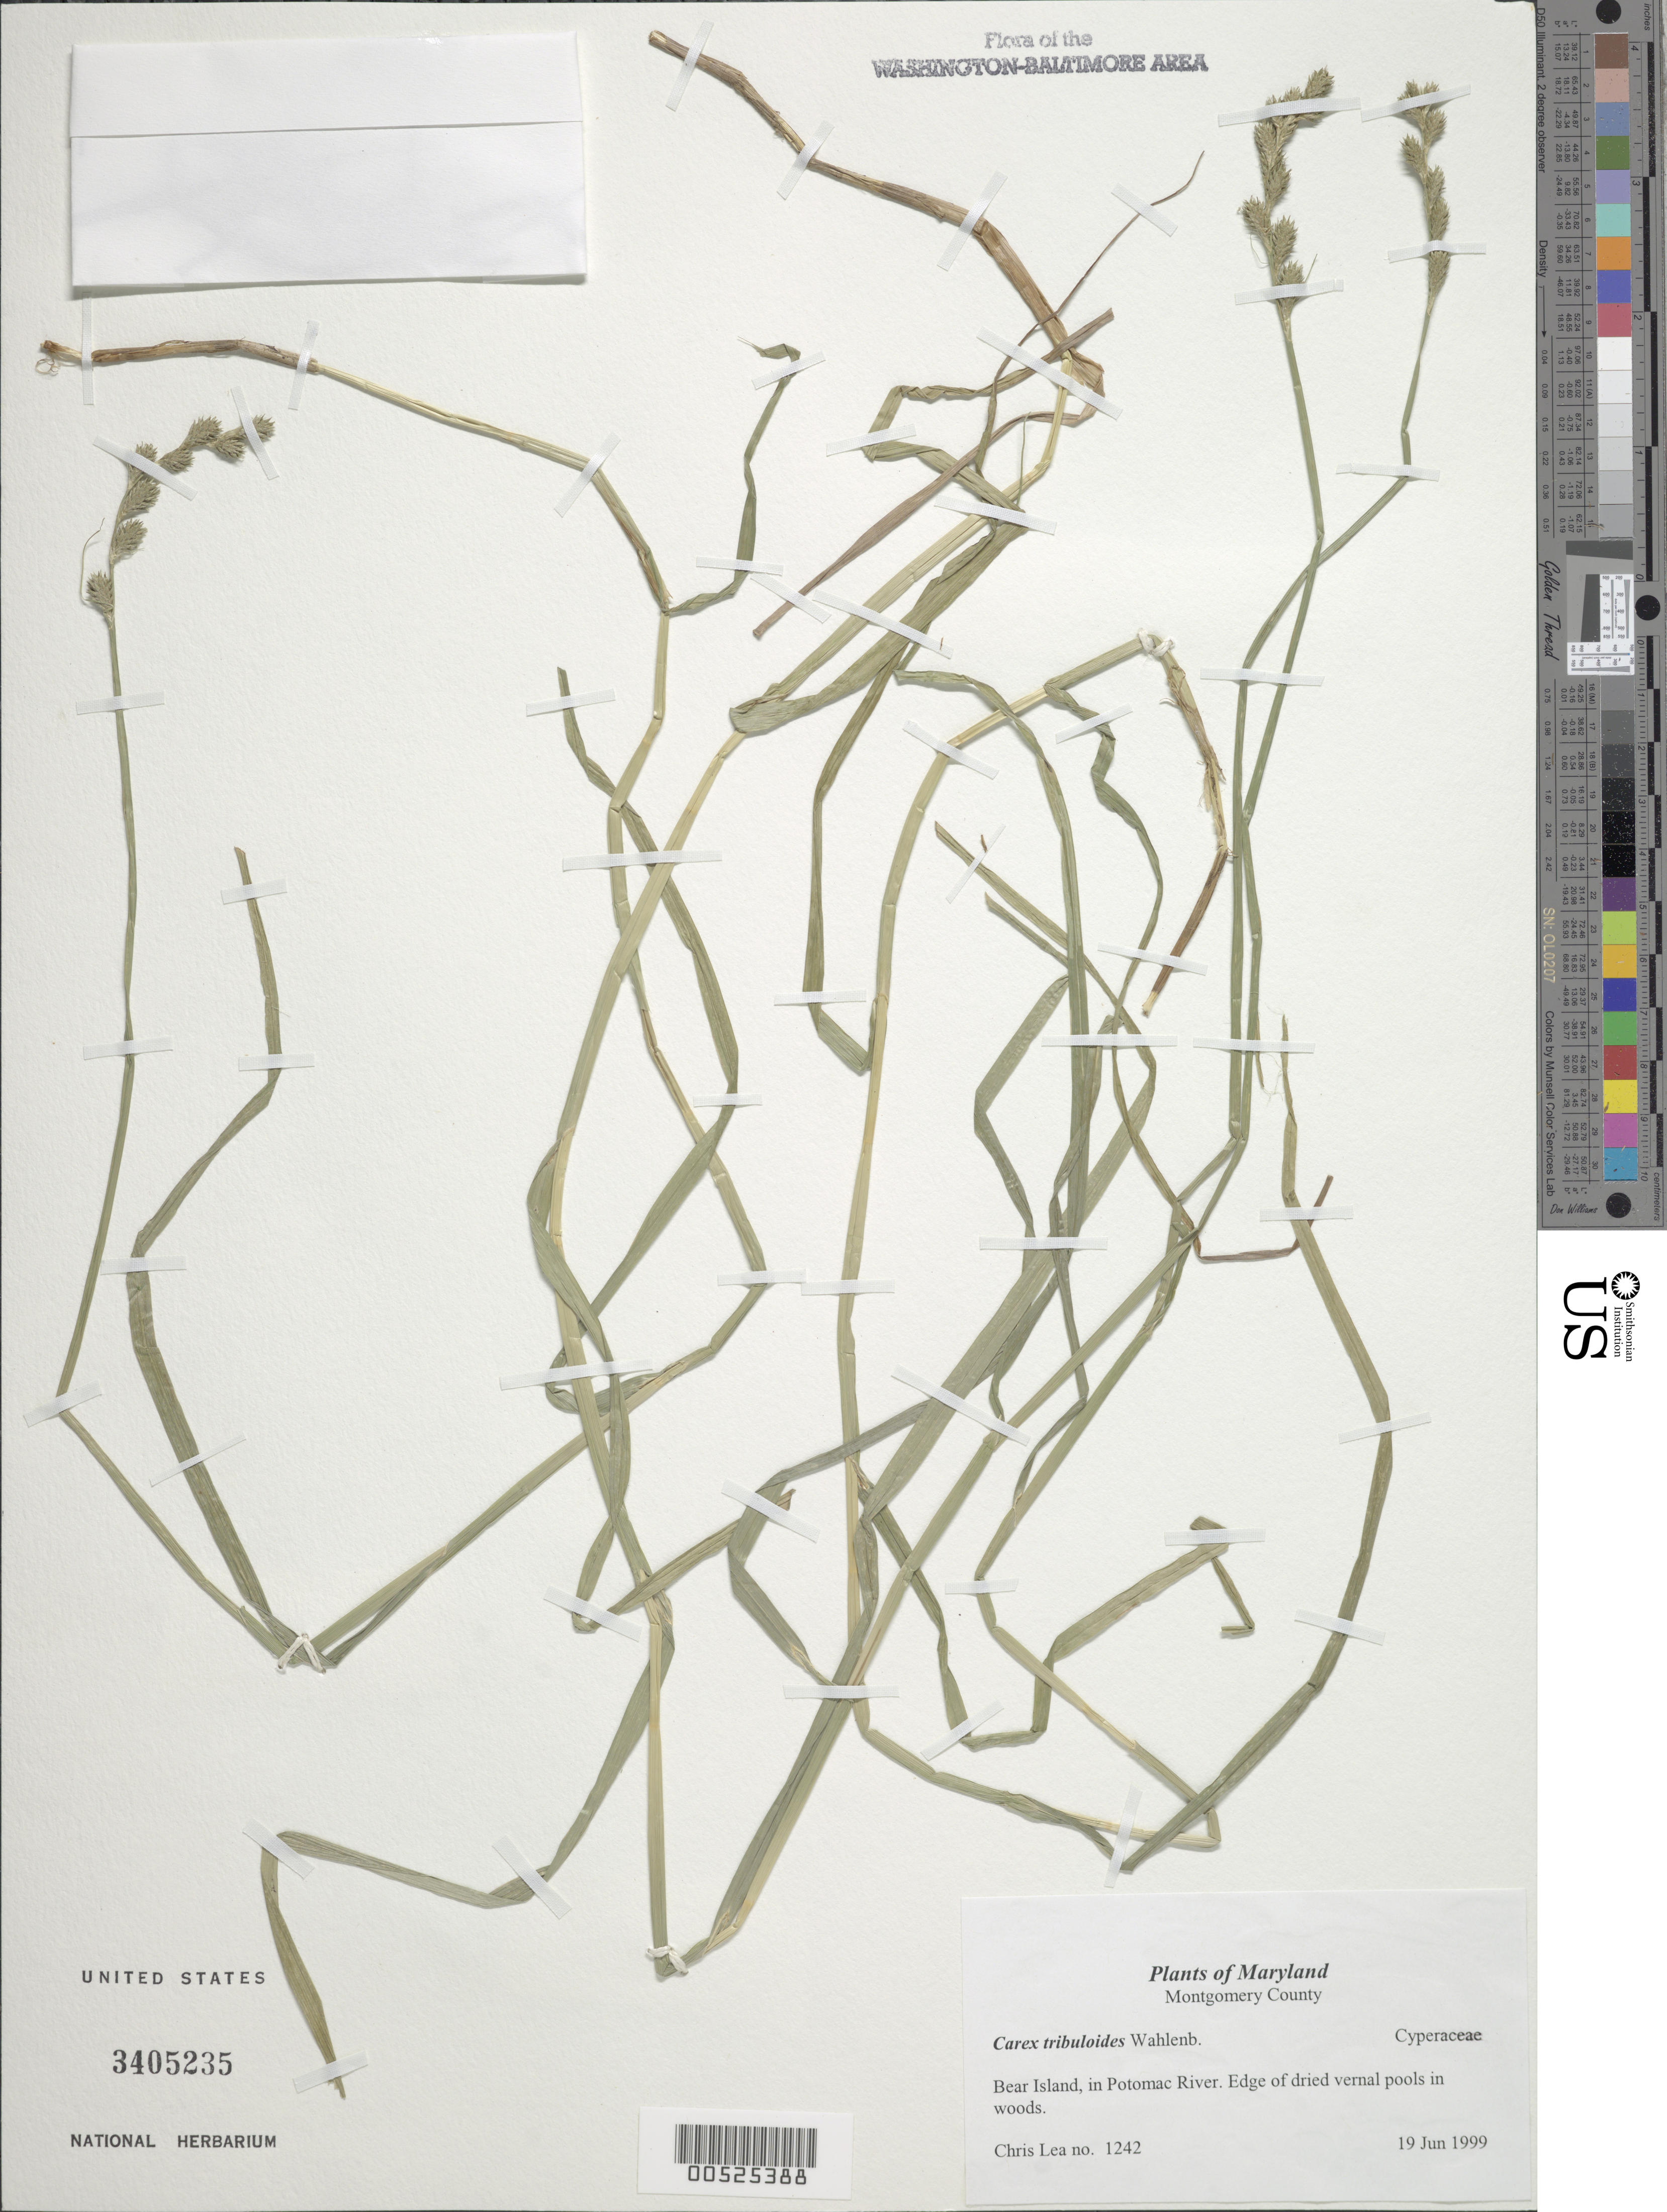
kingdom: Plantae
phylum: Tracheophyta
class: Liliopsida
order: Poales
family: Cyperaceae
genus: Carex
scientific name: Carex tribuloides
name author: Wahlenb.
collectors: C. Lea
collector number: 1242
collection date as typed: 19 Jun 1999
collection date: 1999-06-19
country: United States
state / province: Maryland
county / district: Montgomery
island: Bear Island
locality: Bear Island, in Potomac River.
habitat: Edge of dry vernal pool in woods.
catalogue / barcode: US 3405235